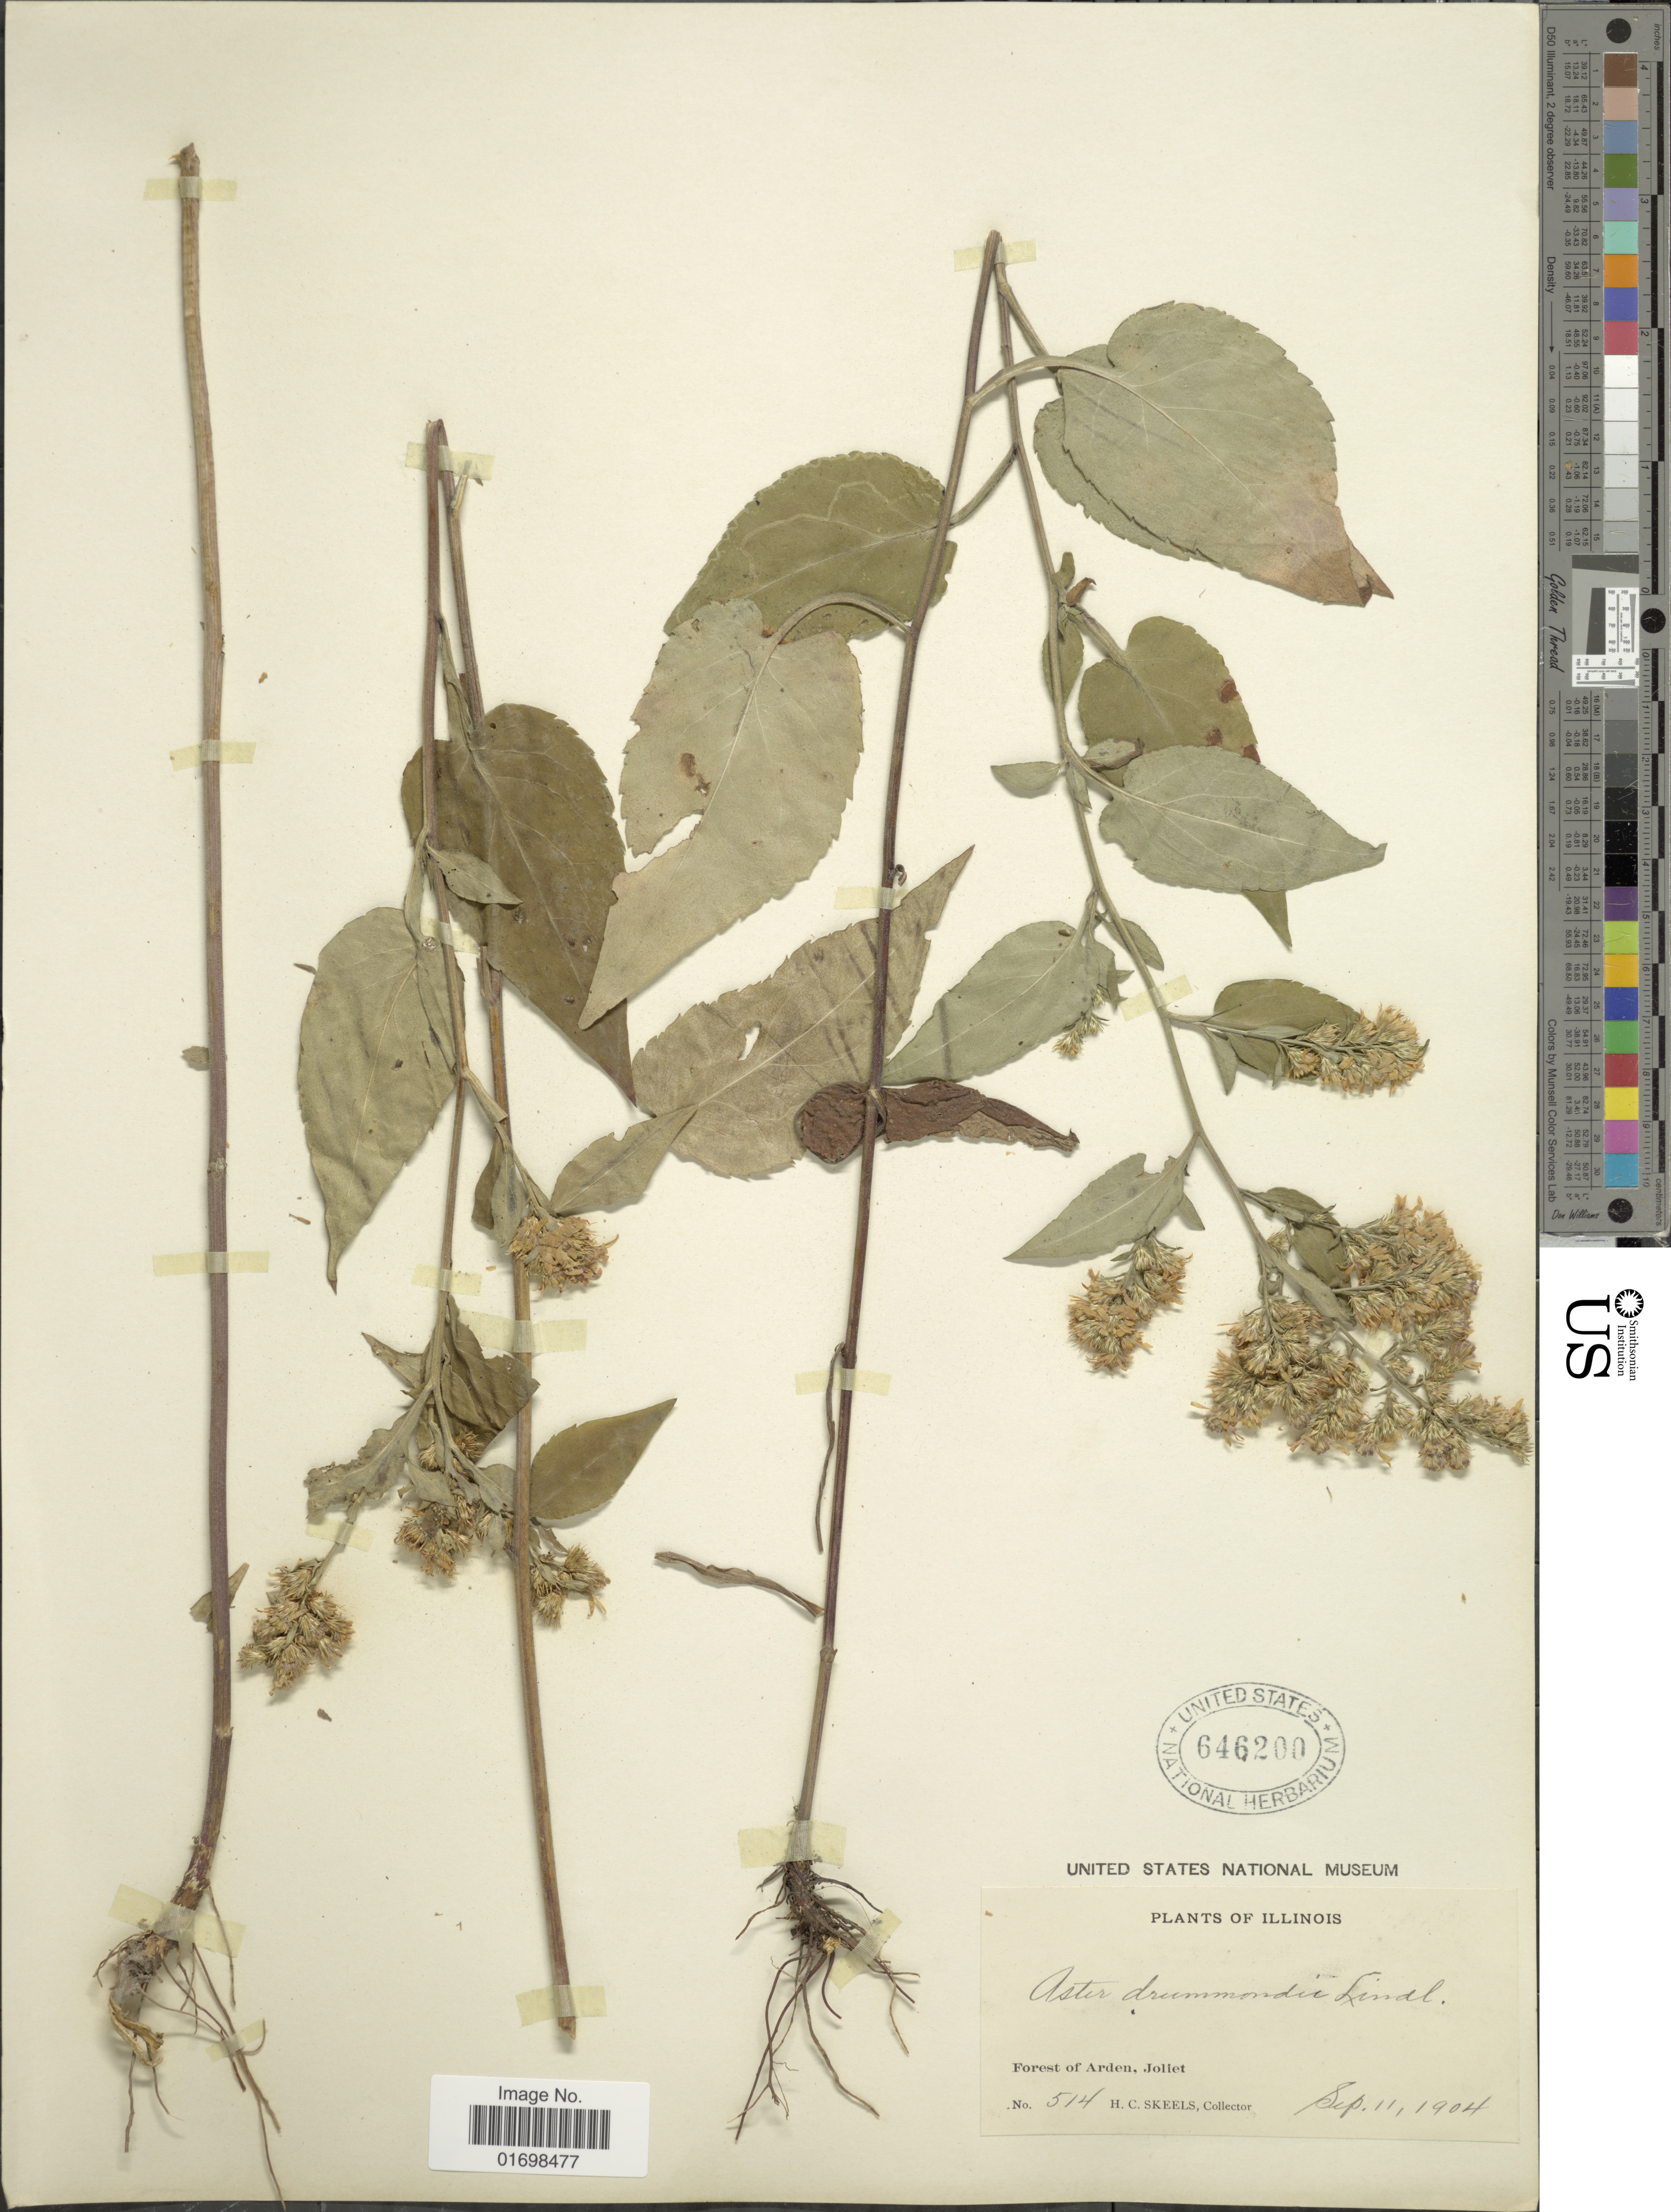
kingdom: Plantae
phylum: Tracheophyta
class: Magnoliopsida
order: Asterales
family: Asteraceae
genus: Symphyotrichum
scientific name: Symphyotrichum drummondii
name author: (Lindl.) G.L. Nesom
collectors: H. Skeels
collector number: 514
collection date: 1904-09-11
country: United States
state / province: Illinois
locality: Forest of Arden, Joliet.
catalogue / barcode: US 646200